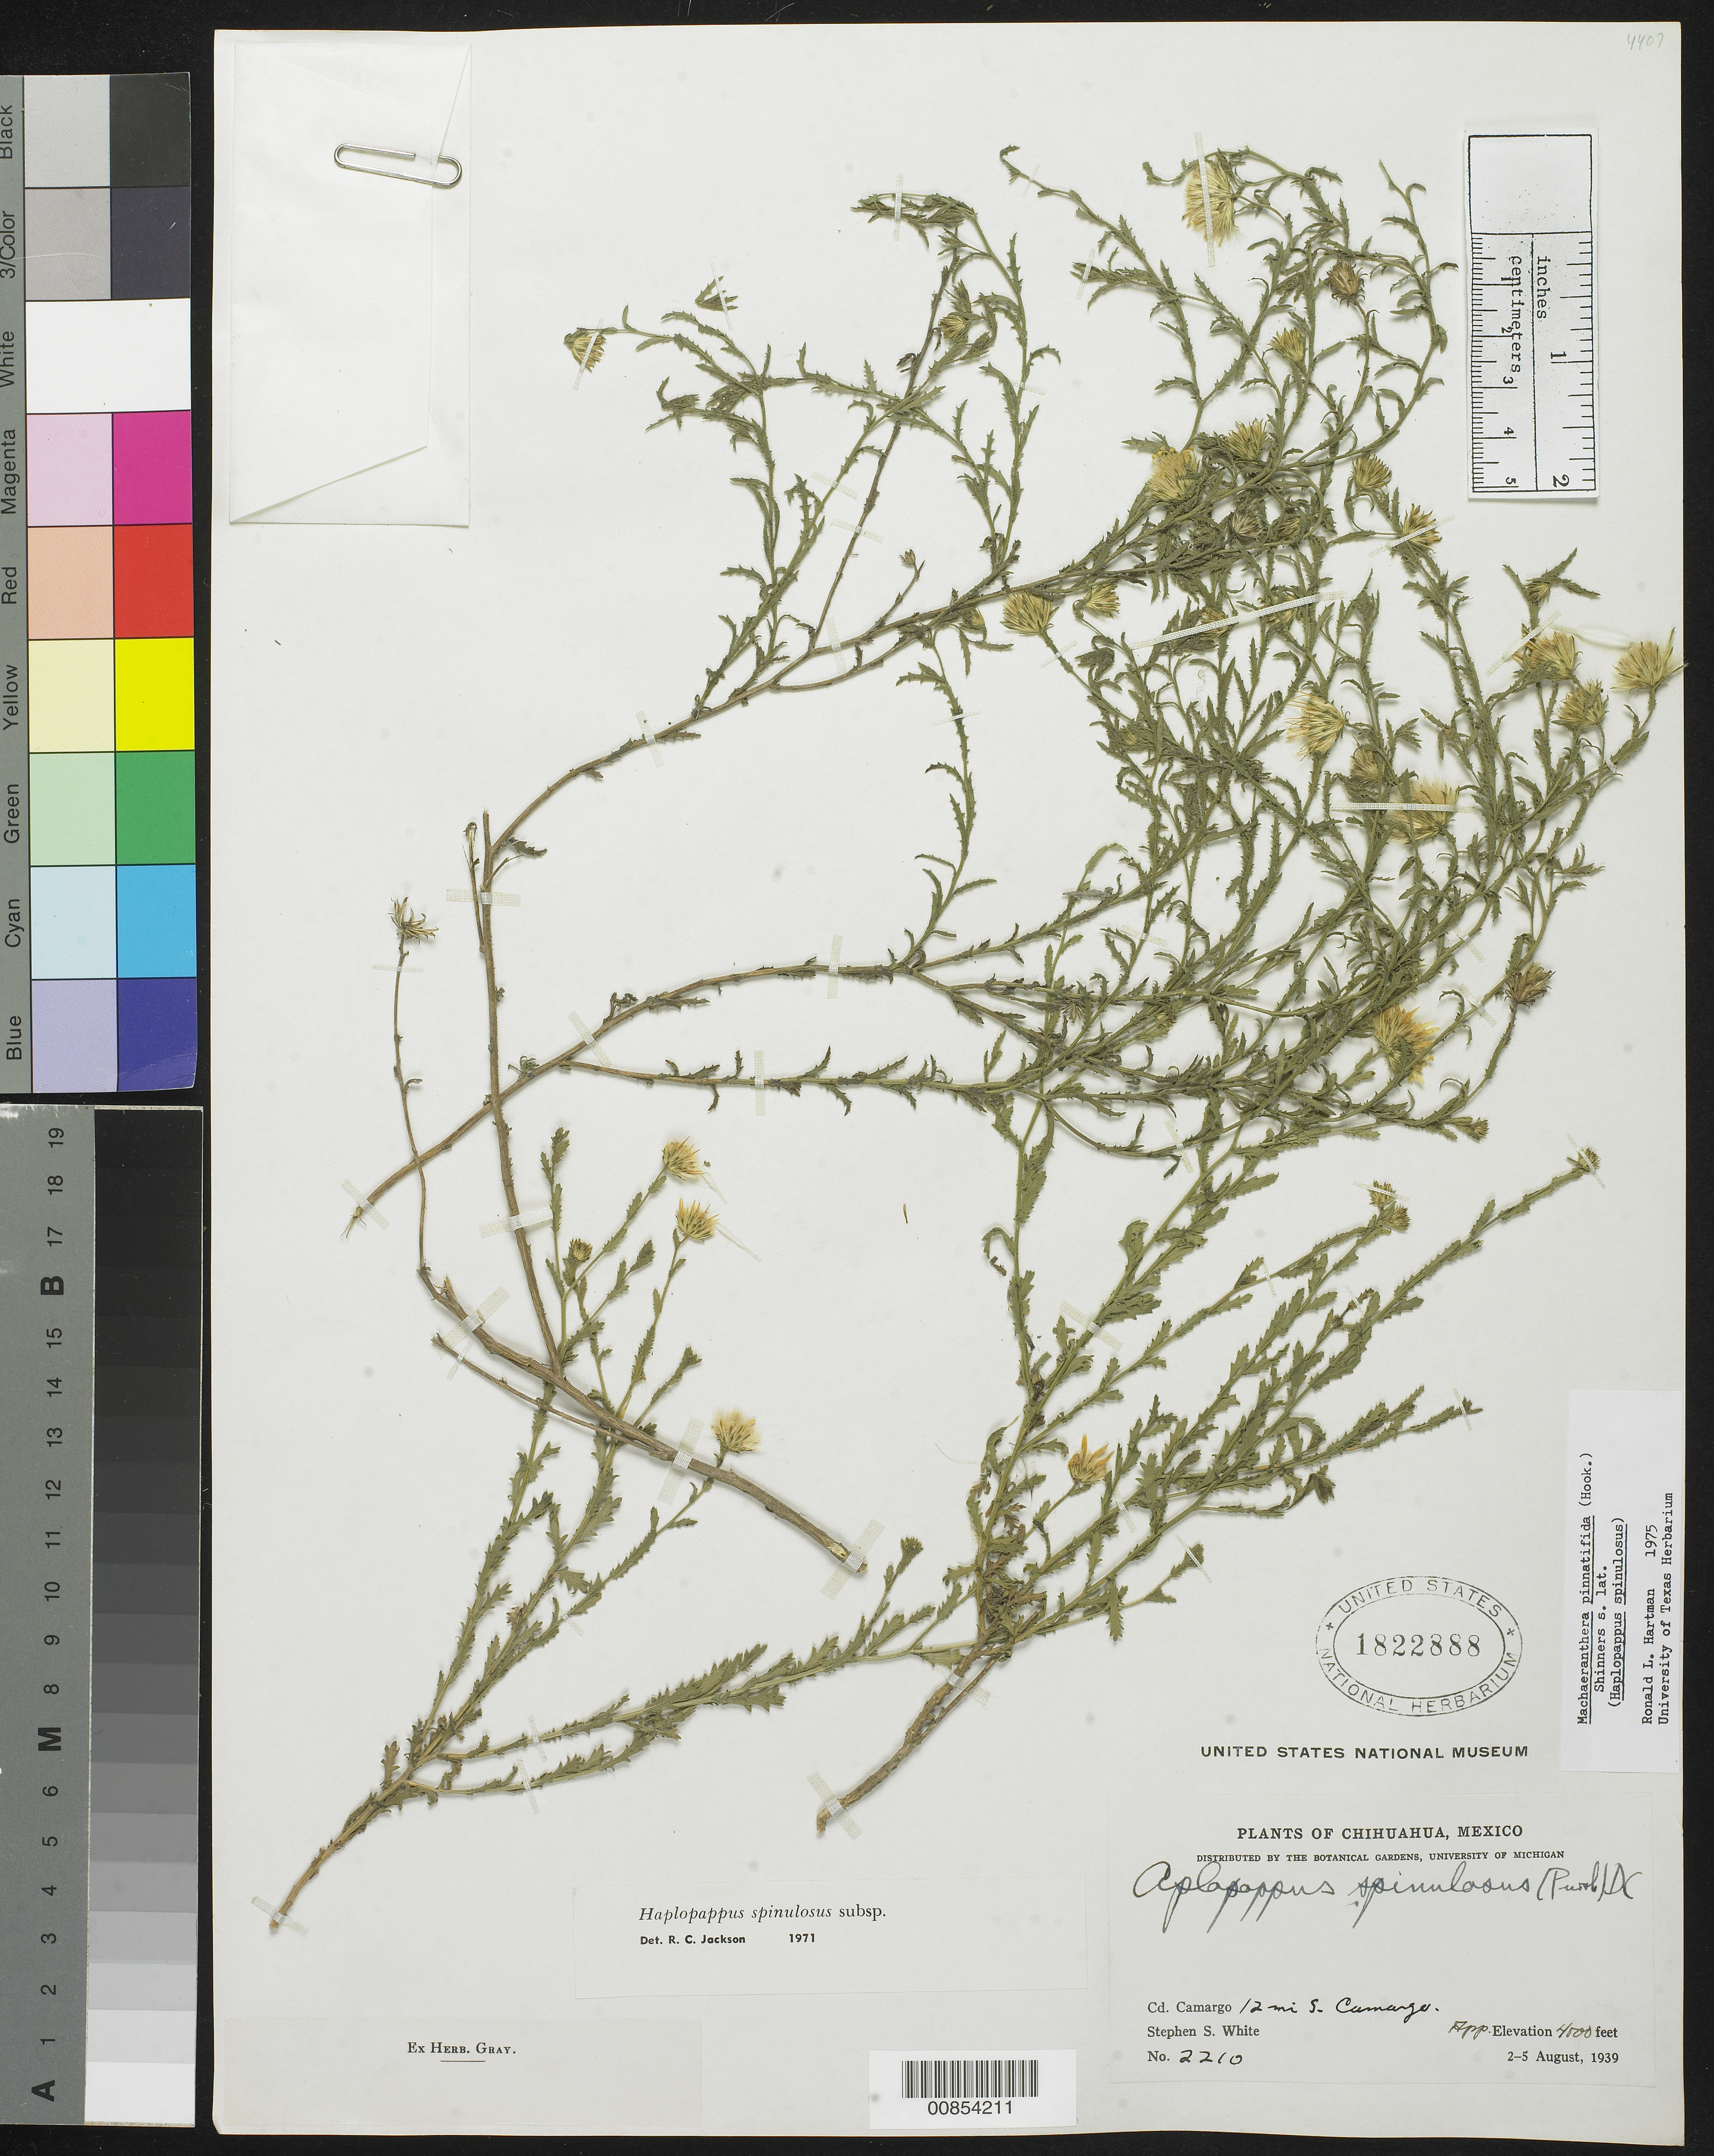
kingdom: Plantae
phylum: Tracheophyta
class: Magnoliopsida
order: Asterales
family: Asteraceae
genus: Machaeranthera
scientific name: Machaeranthera pinnatifida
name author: (Hook.) Shinners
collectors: S. S. White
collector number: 2210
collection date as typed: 02 Aug 1939 to 05 Aug 1939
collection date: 1939-08-02/1939-08-05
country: Mexico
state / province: Chihuahua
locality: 12 mi S of Cd Camargo.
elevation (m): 1219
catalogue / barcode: US 1822888